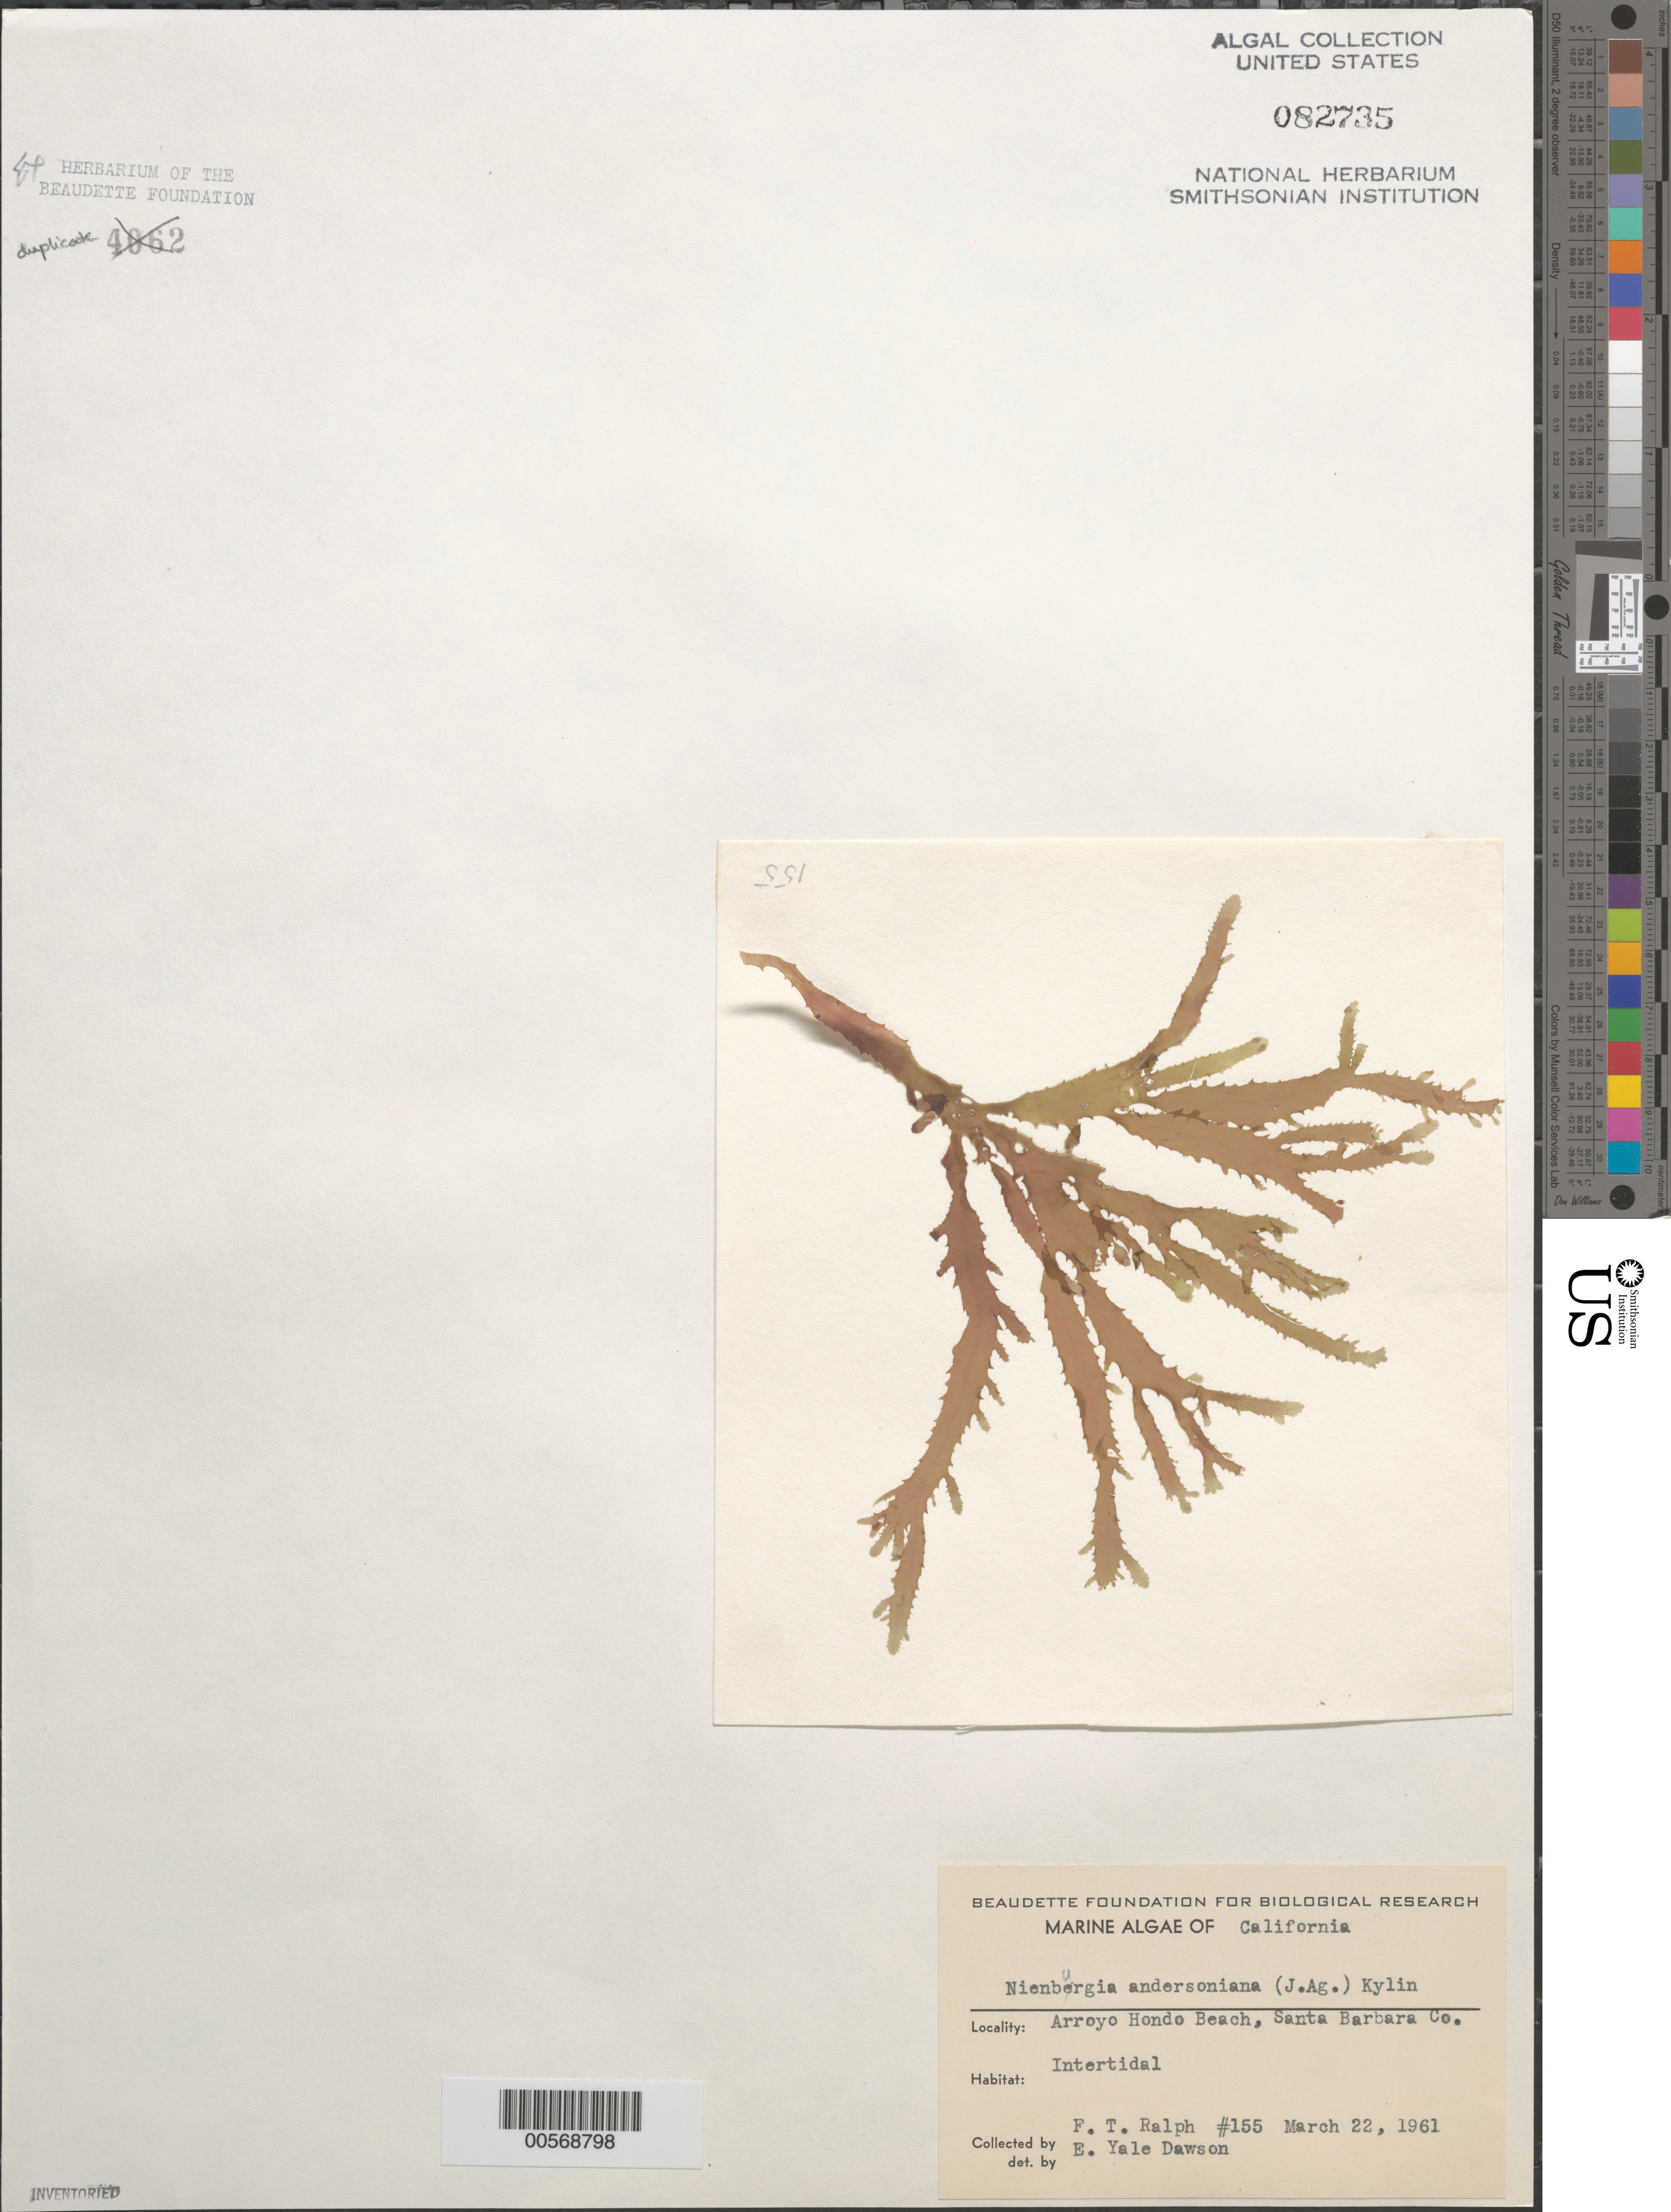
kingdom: Plantae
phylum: Rhodophyta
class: Florideophyceae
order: Ceramiales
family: Delesseriaceae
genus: Nienburgia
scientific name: Nienburgia andersoniana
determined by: Dawson, E. Y.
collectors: F. Ralph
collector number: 155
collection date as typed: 22 Mar 1961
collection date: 1961-03-22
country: United States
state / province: California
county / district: Santa Barbara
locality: Arroyo Honda Beach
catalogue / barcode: US 82735